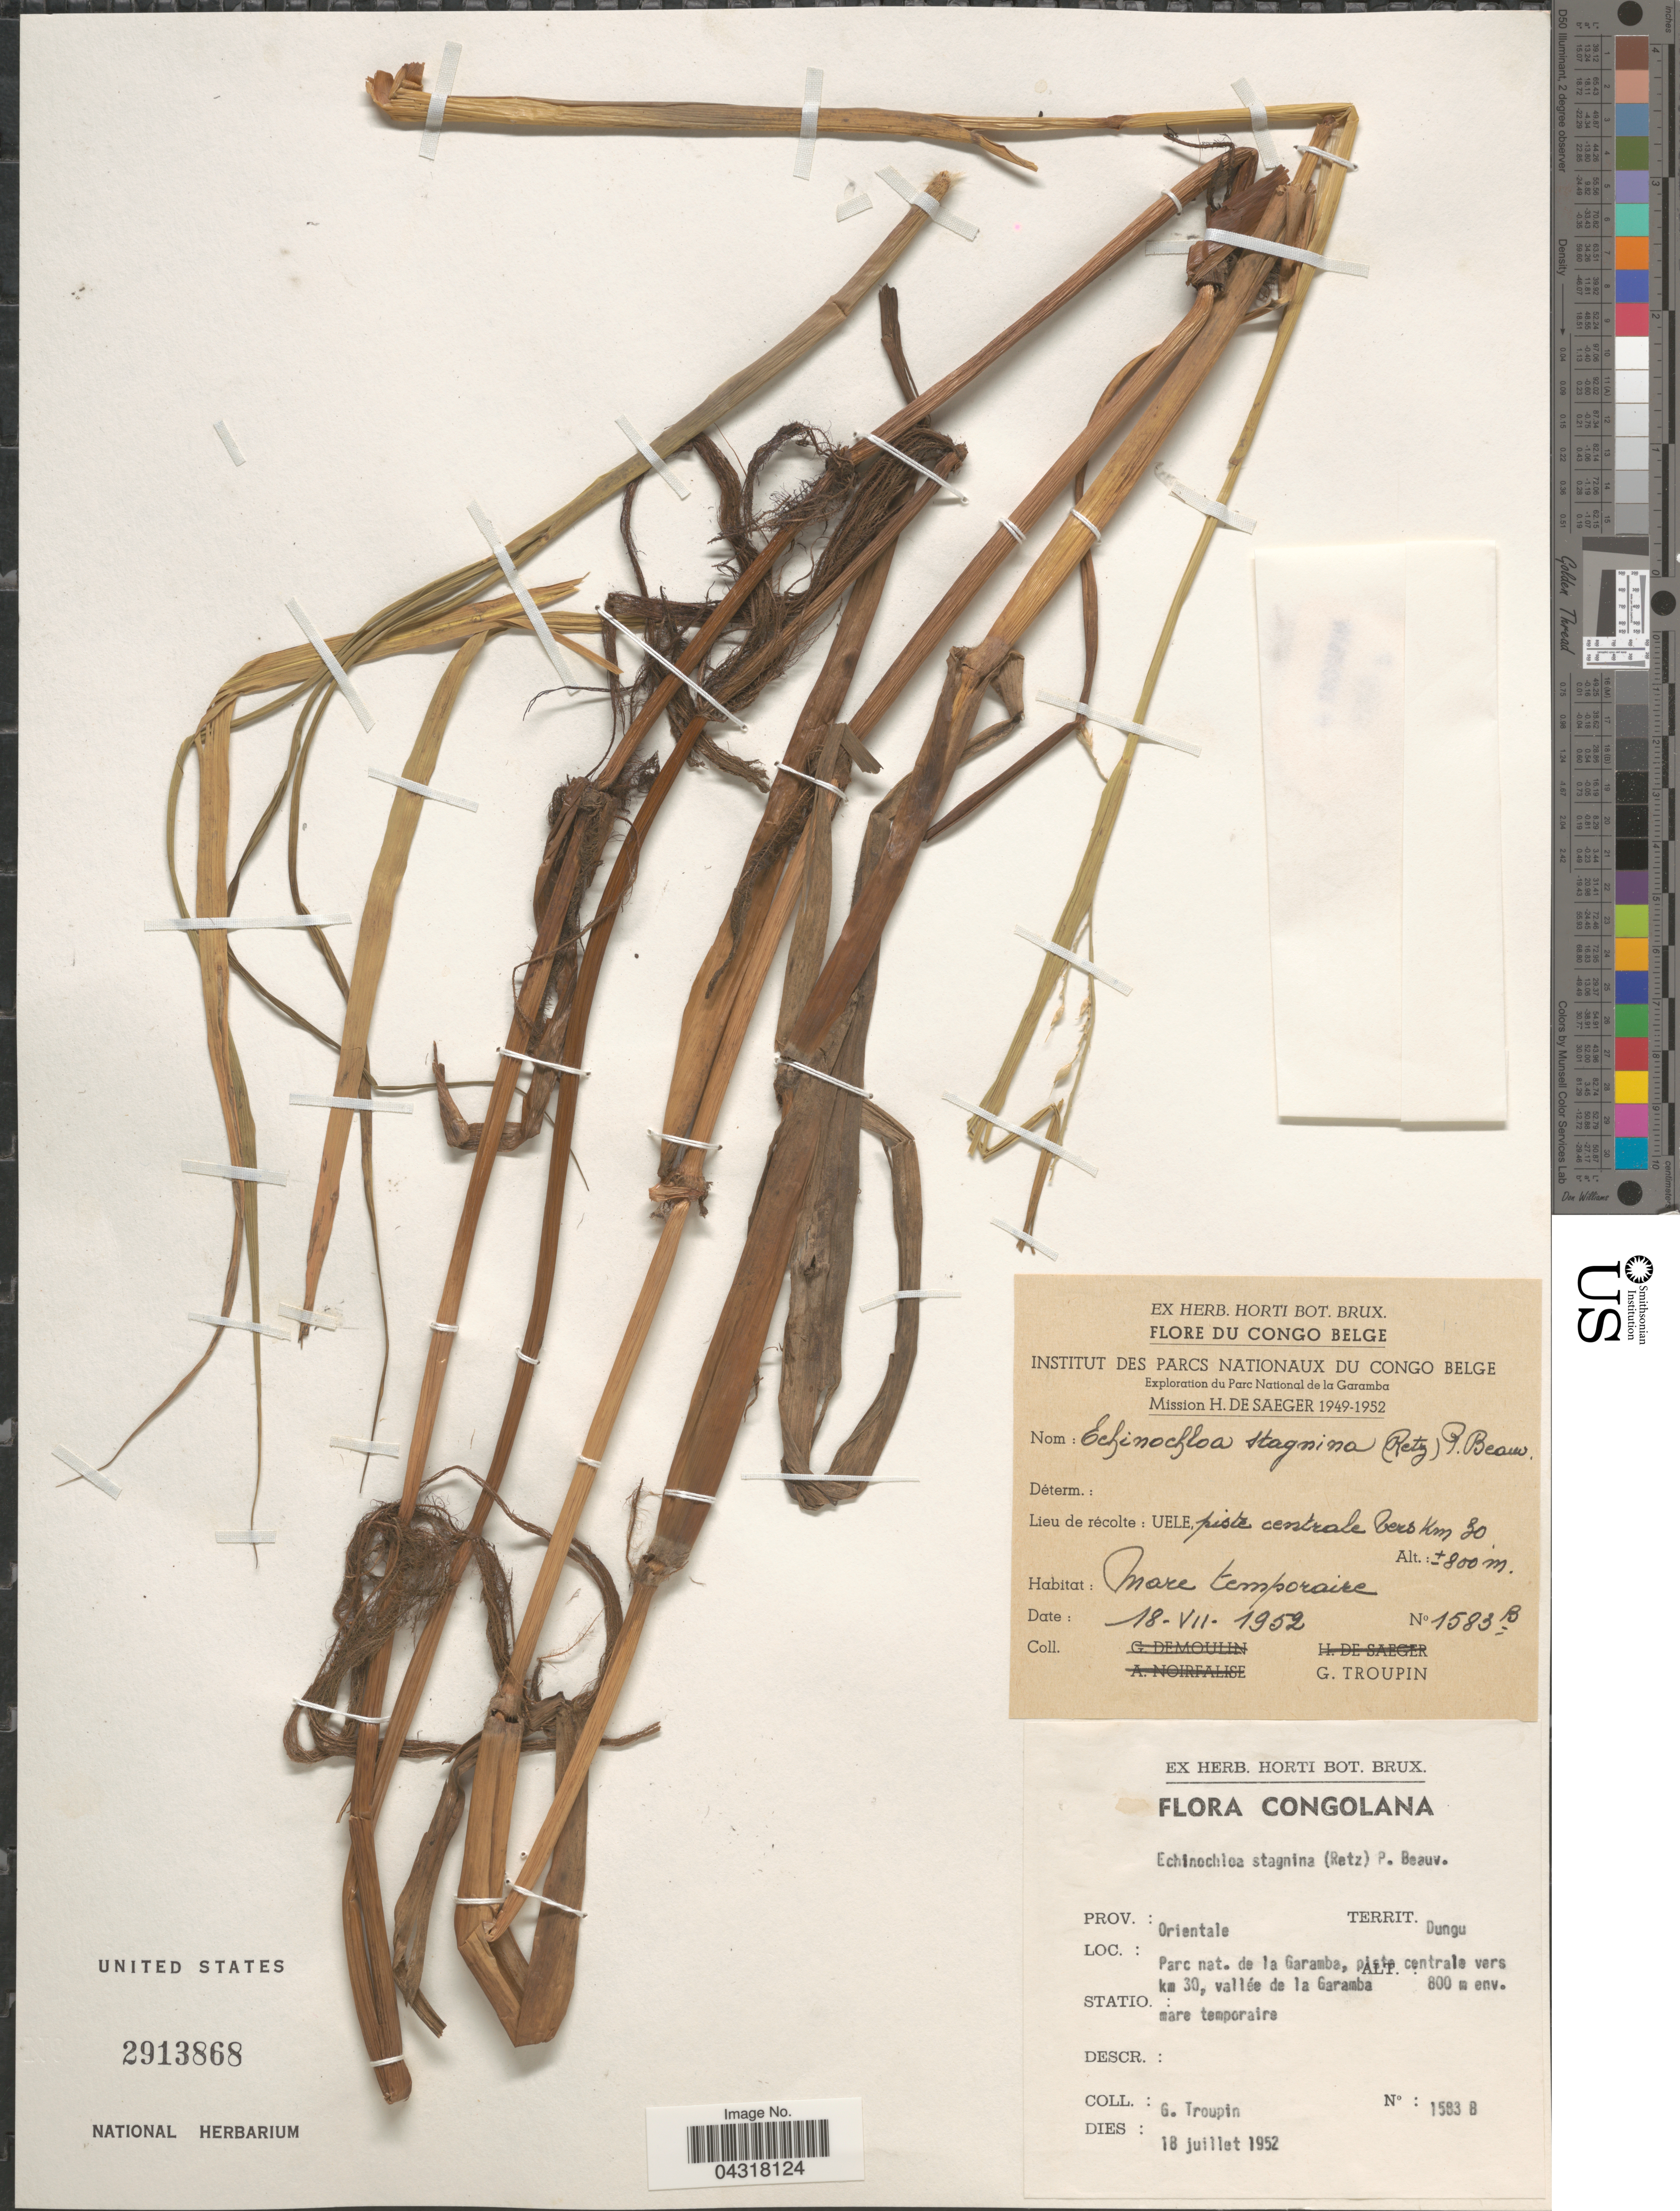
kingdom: Plantae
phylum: Tracheophyta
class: Liliopsida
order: Poales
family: Poaceae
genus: Echinochloa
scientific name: Echinochloa stagnina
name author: (Retz.) P. Beauv.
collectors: G. Troupin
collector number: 1583B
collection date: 1952-07-18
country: Congo, Democratic Republic of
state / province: Haut-Uele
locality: Congo Belge. Exploration du Parc National de la Garamba. Mission H. de Saeger 1949-1952. Uele, piste centrale vers Km 30. Congolana. Territ. Dungu. Vallée de la Garamba.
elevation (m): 800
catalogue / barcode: US 2913868